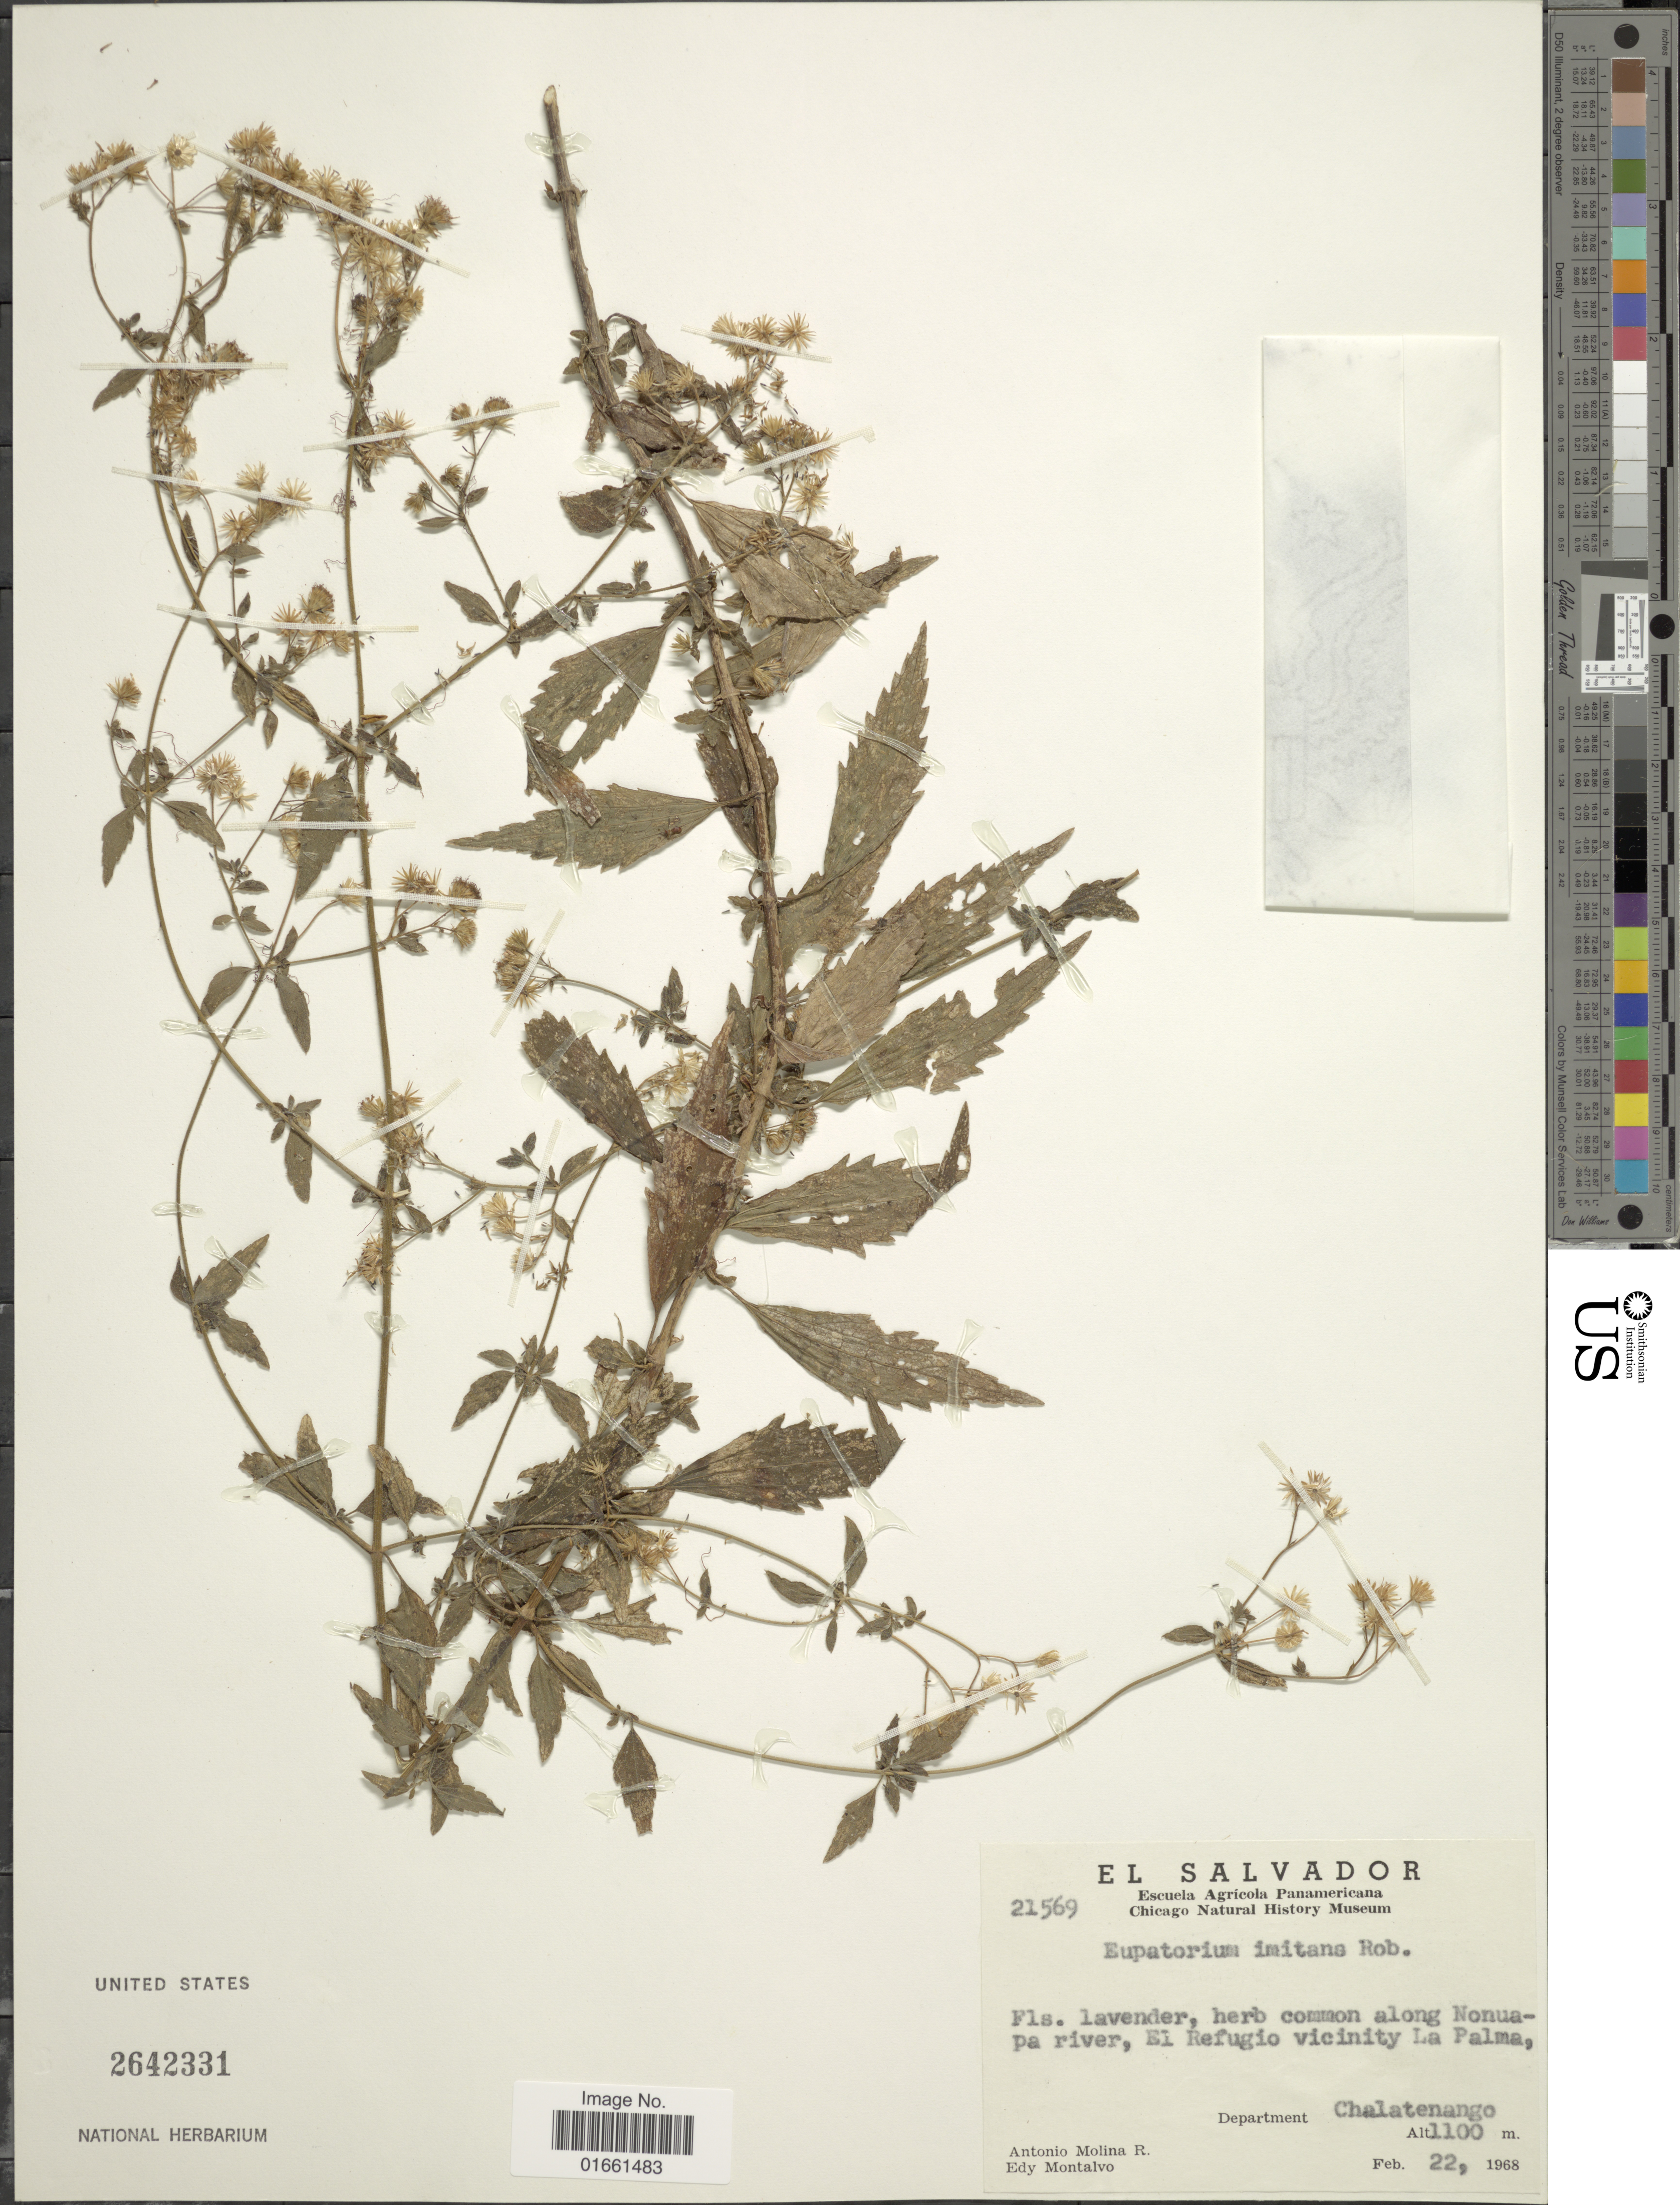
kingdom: Plantae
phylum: Tracheophyta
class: Magnoliopsida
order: Asterales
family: Asteraceae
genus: Fleischmannia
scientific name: Fleischmannia imitans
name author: (B.L. Rob.) R.M. King & H. Rob.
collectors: A. Molina R. & E. A. Montalvo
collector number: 21569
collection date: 1968-02-22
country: El Salvador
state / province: Chalatenango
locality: Common along Nonuapa river, El Refugio vicinity La Palma, Department Chalatenango.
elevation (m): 1100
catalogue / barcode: US 2642331